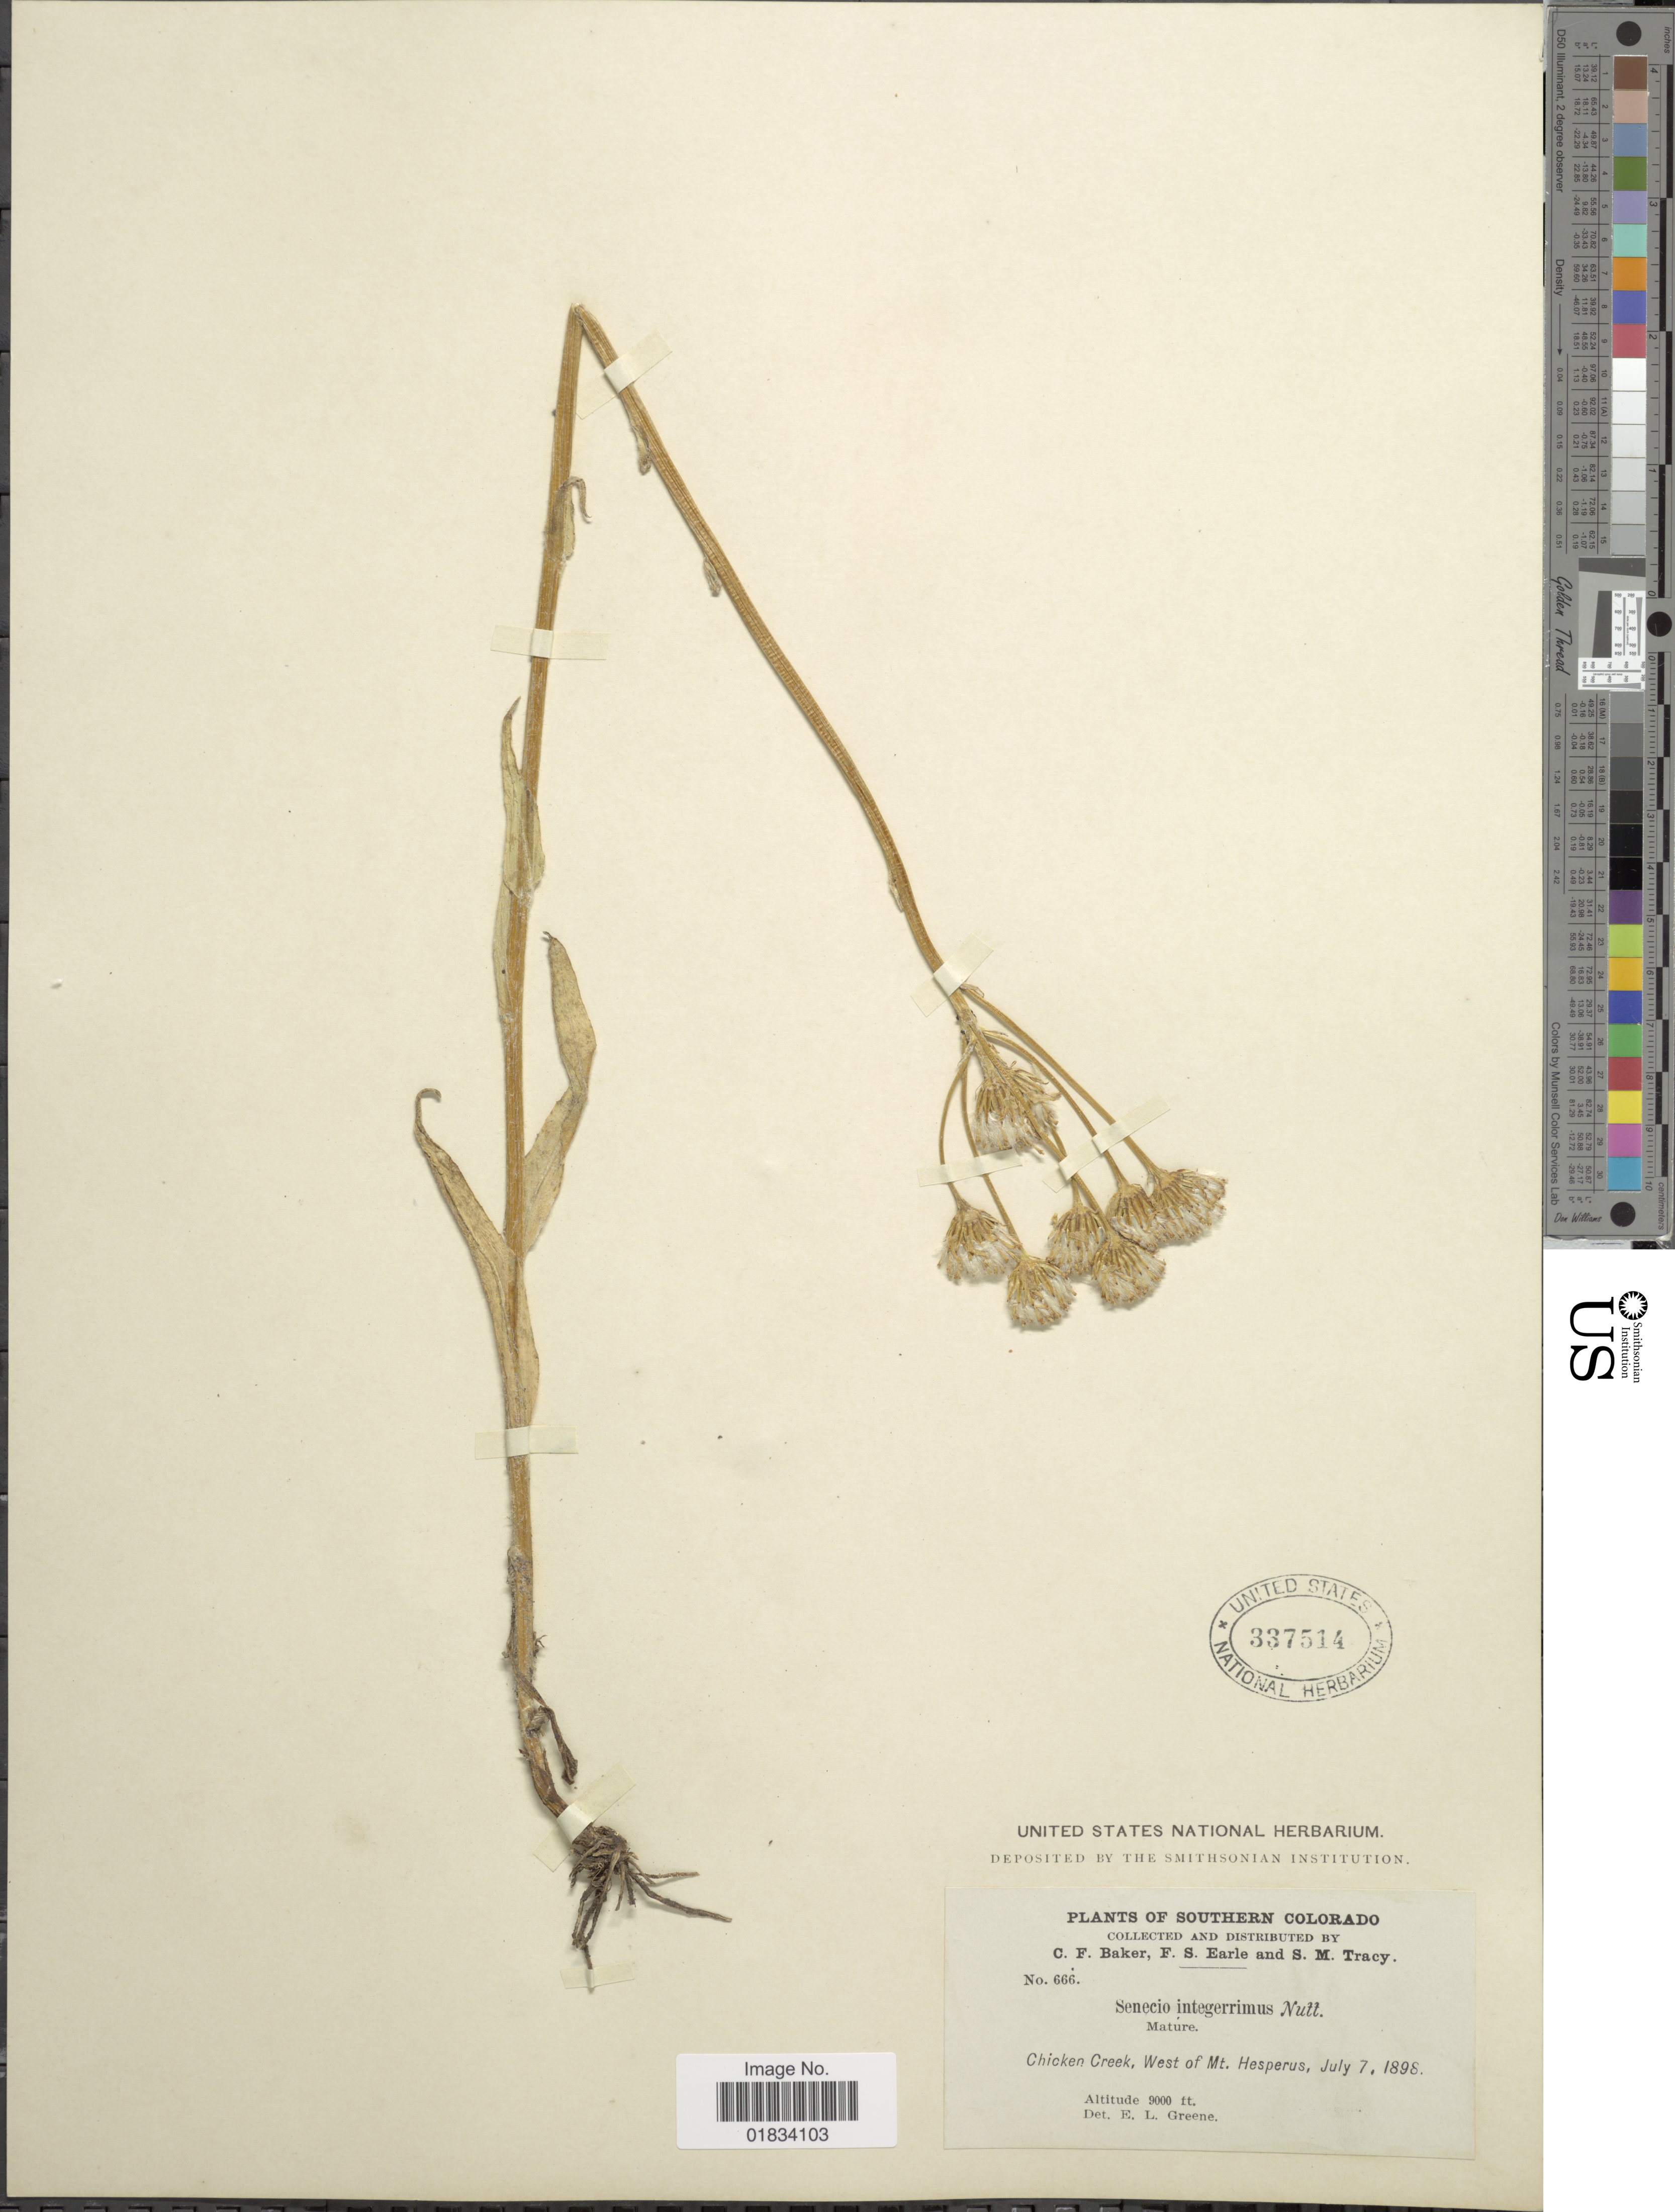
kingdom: Plantae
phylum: Tracheophyta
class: Magnoliopsida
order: Asterales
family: Asteraceae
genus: Senecio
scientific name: Senecio integerrimus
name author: Nutt.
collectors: C. F. Baker & S. M. Tracy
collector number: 666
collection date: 1898-07-07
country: United States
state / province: Colorado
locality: Southern Colorado, Chicken Creek West of Mt. Hesperus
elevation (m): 2743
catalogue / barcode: US 337514